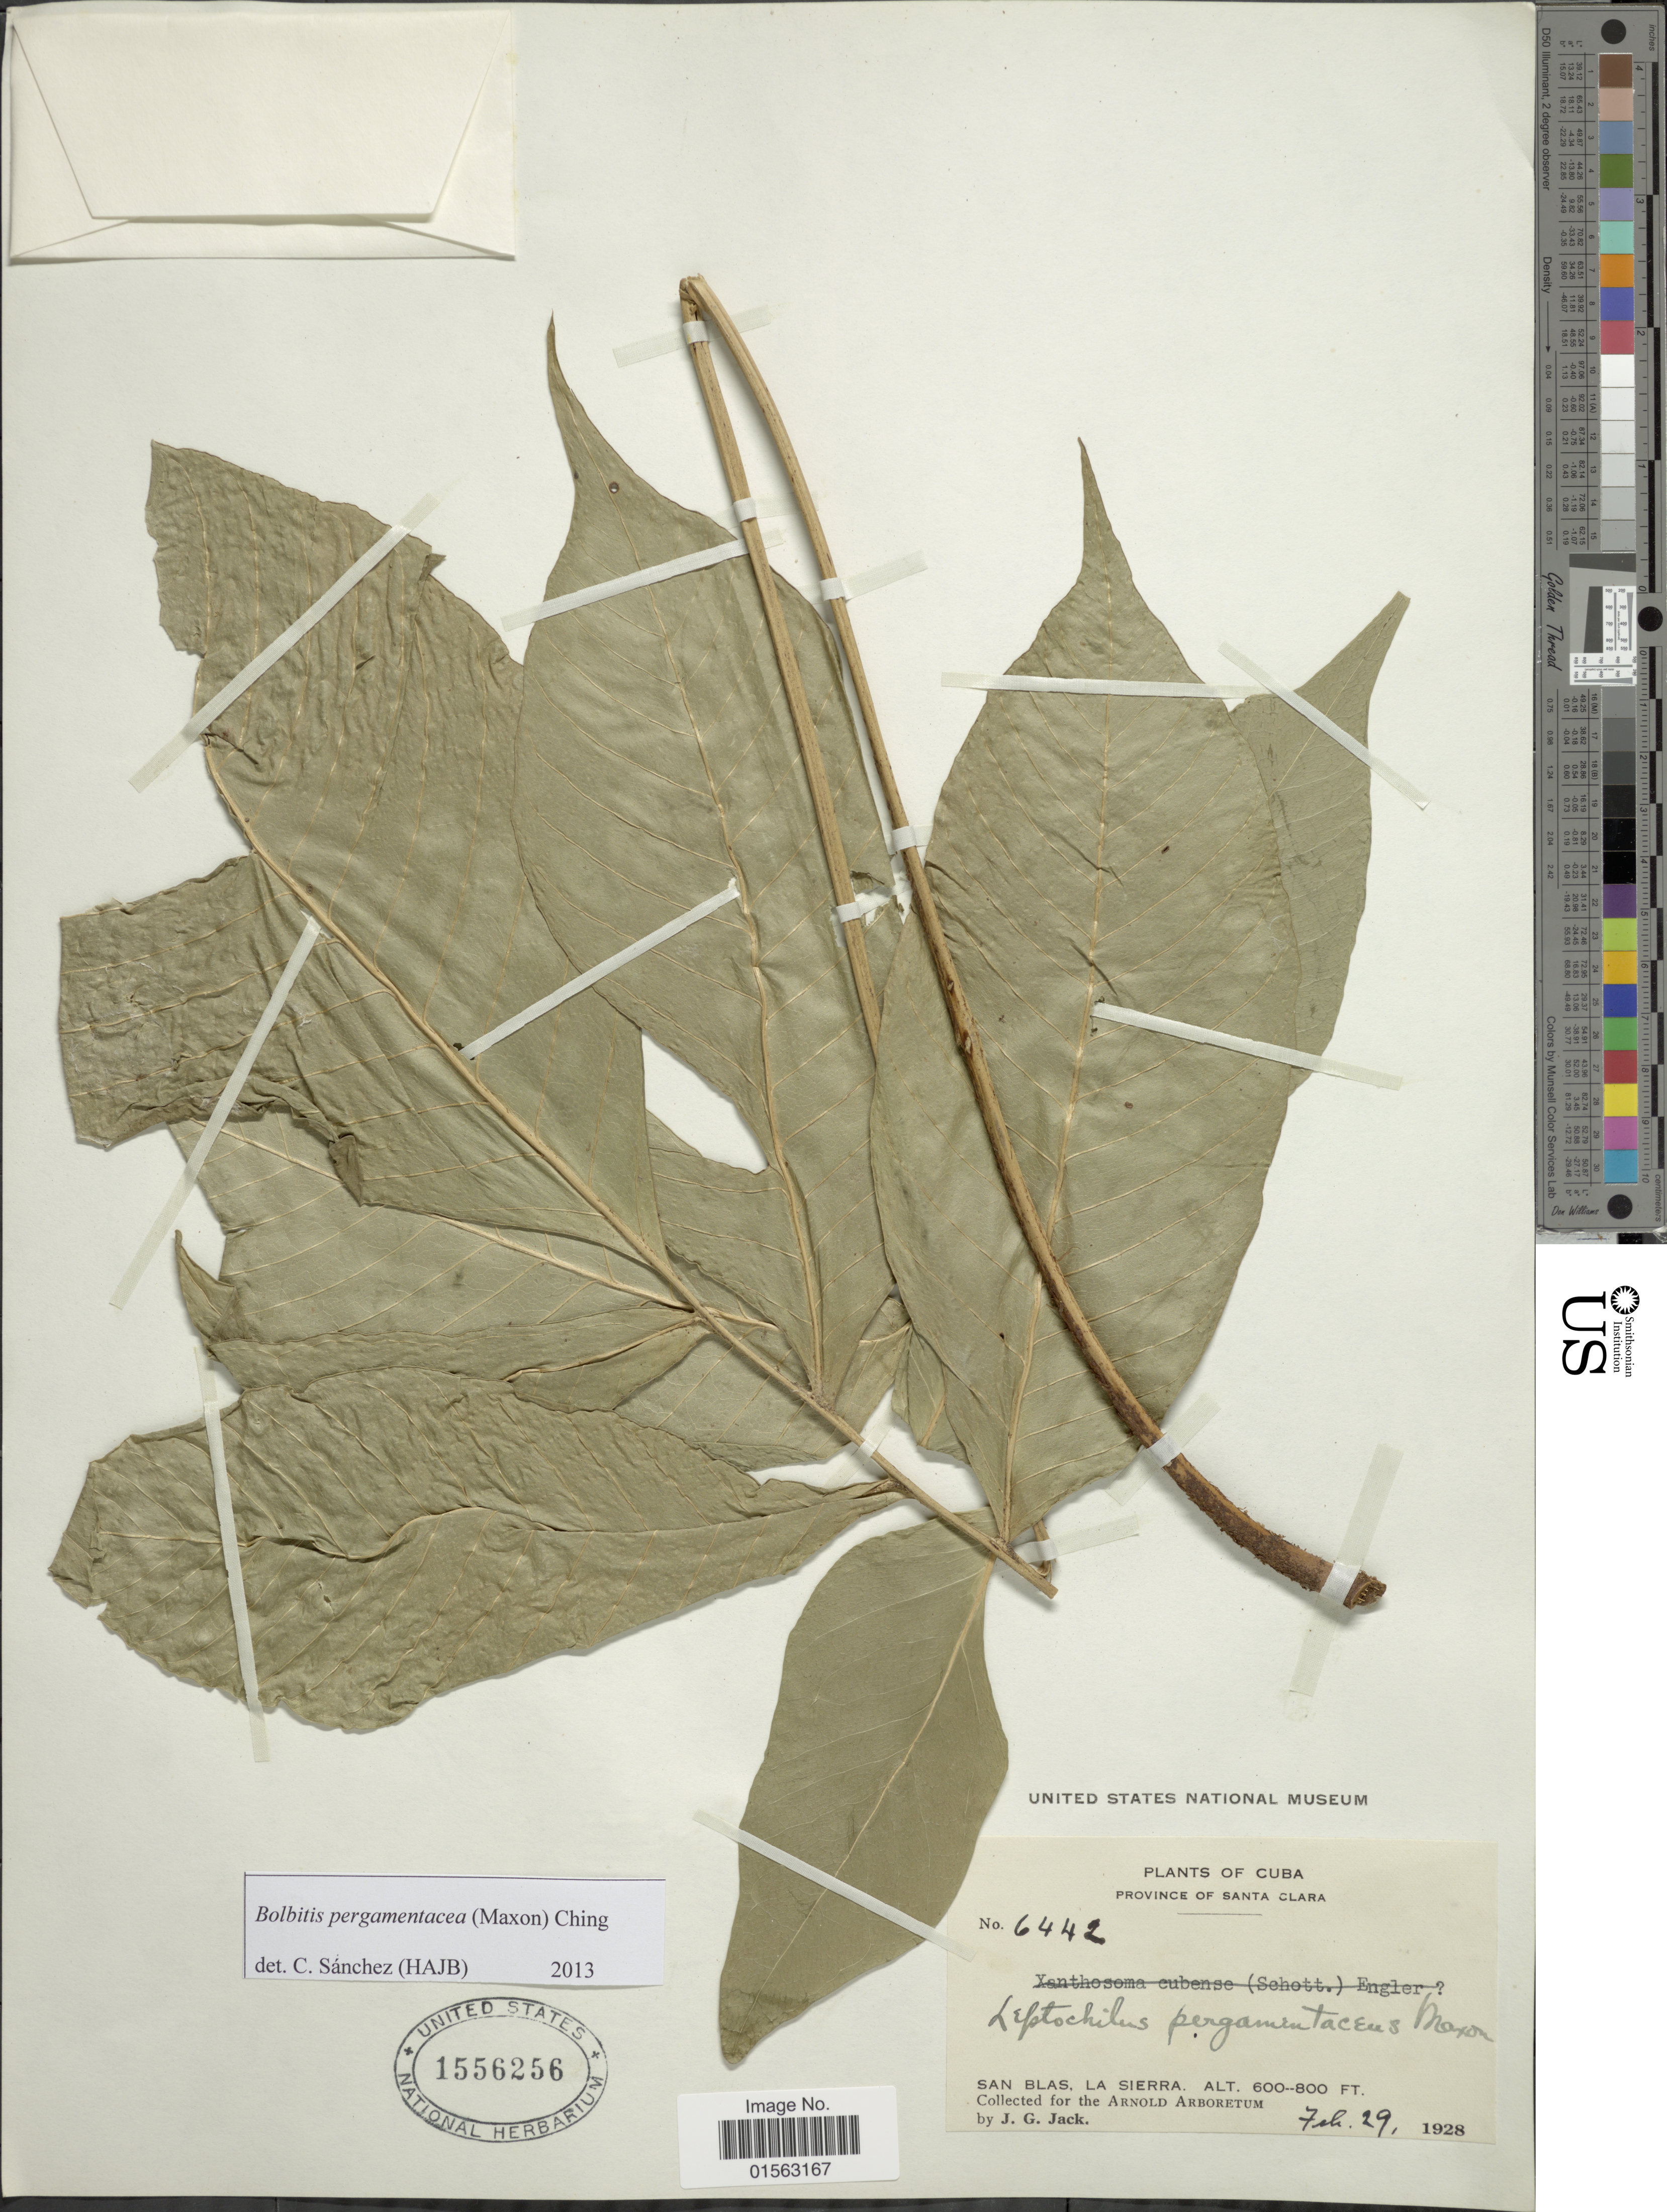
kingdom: Plantae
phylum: Tracheophyta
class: Polypodiopsida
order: Polypodiales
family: Dryopteridaceae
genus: Mickelia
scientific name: Mickelia pergamentacea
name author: (Maxon) R.C. Moran et al.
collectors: J. G. Jack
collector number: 6442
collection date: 1928-02-29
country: Cuba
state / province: Las Villas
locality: Cuba, Province of Santa Clara, San Blas, La Sierra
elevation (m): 183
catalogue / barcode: US 1556256